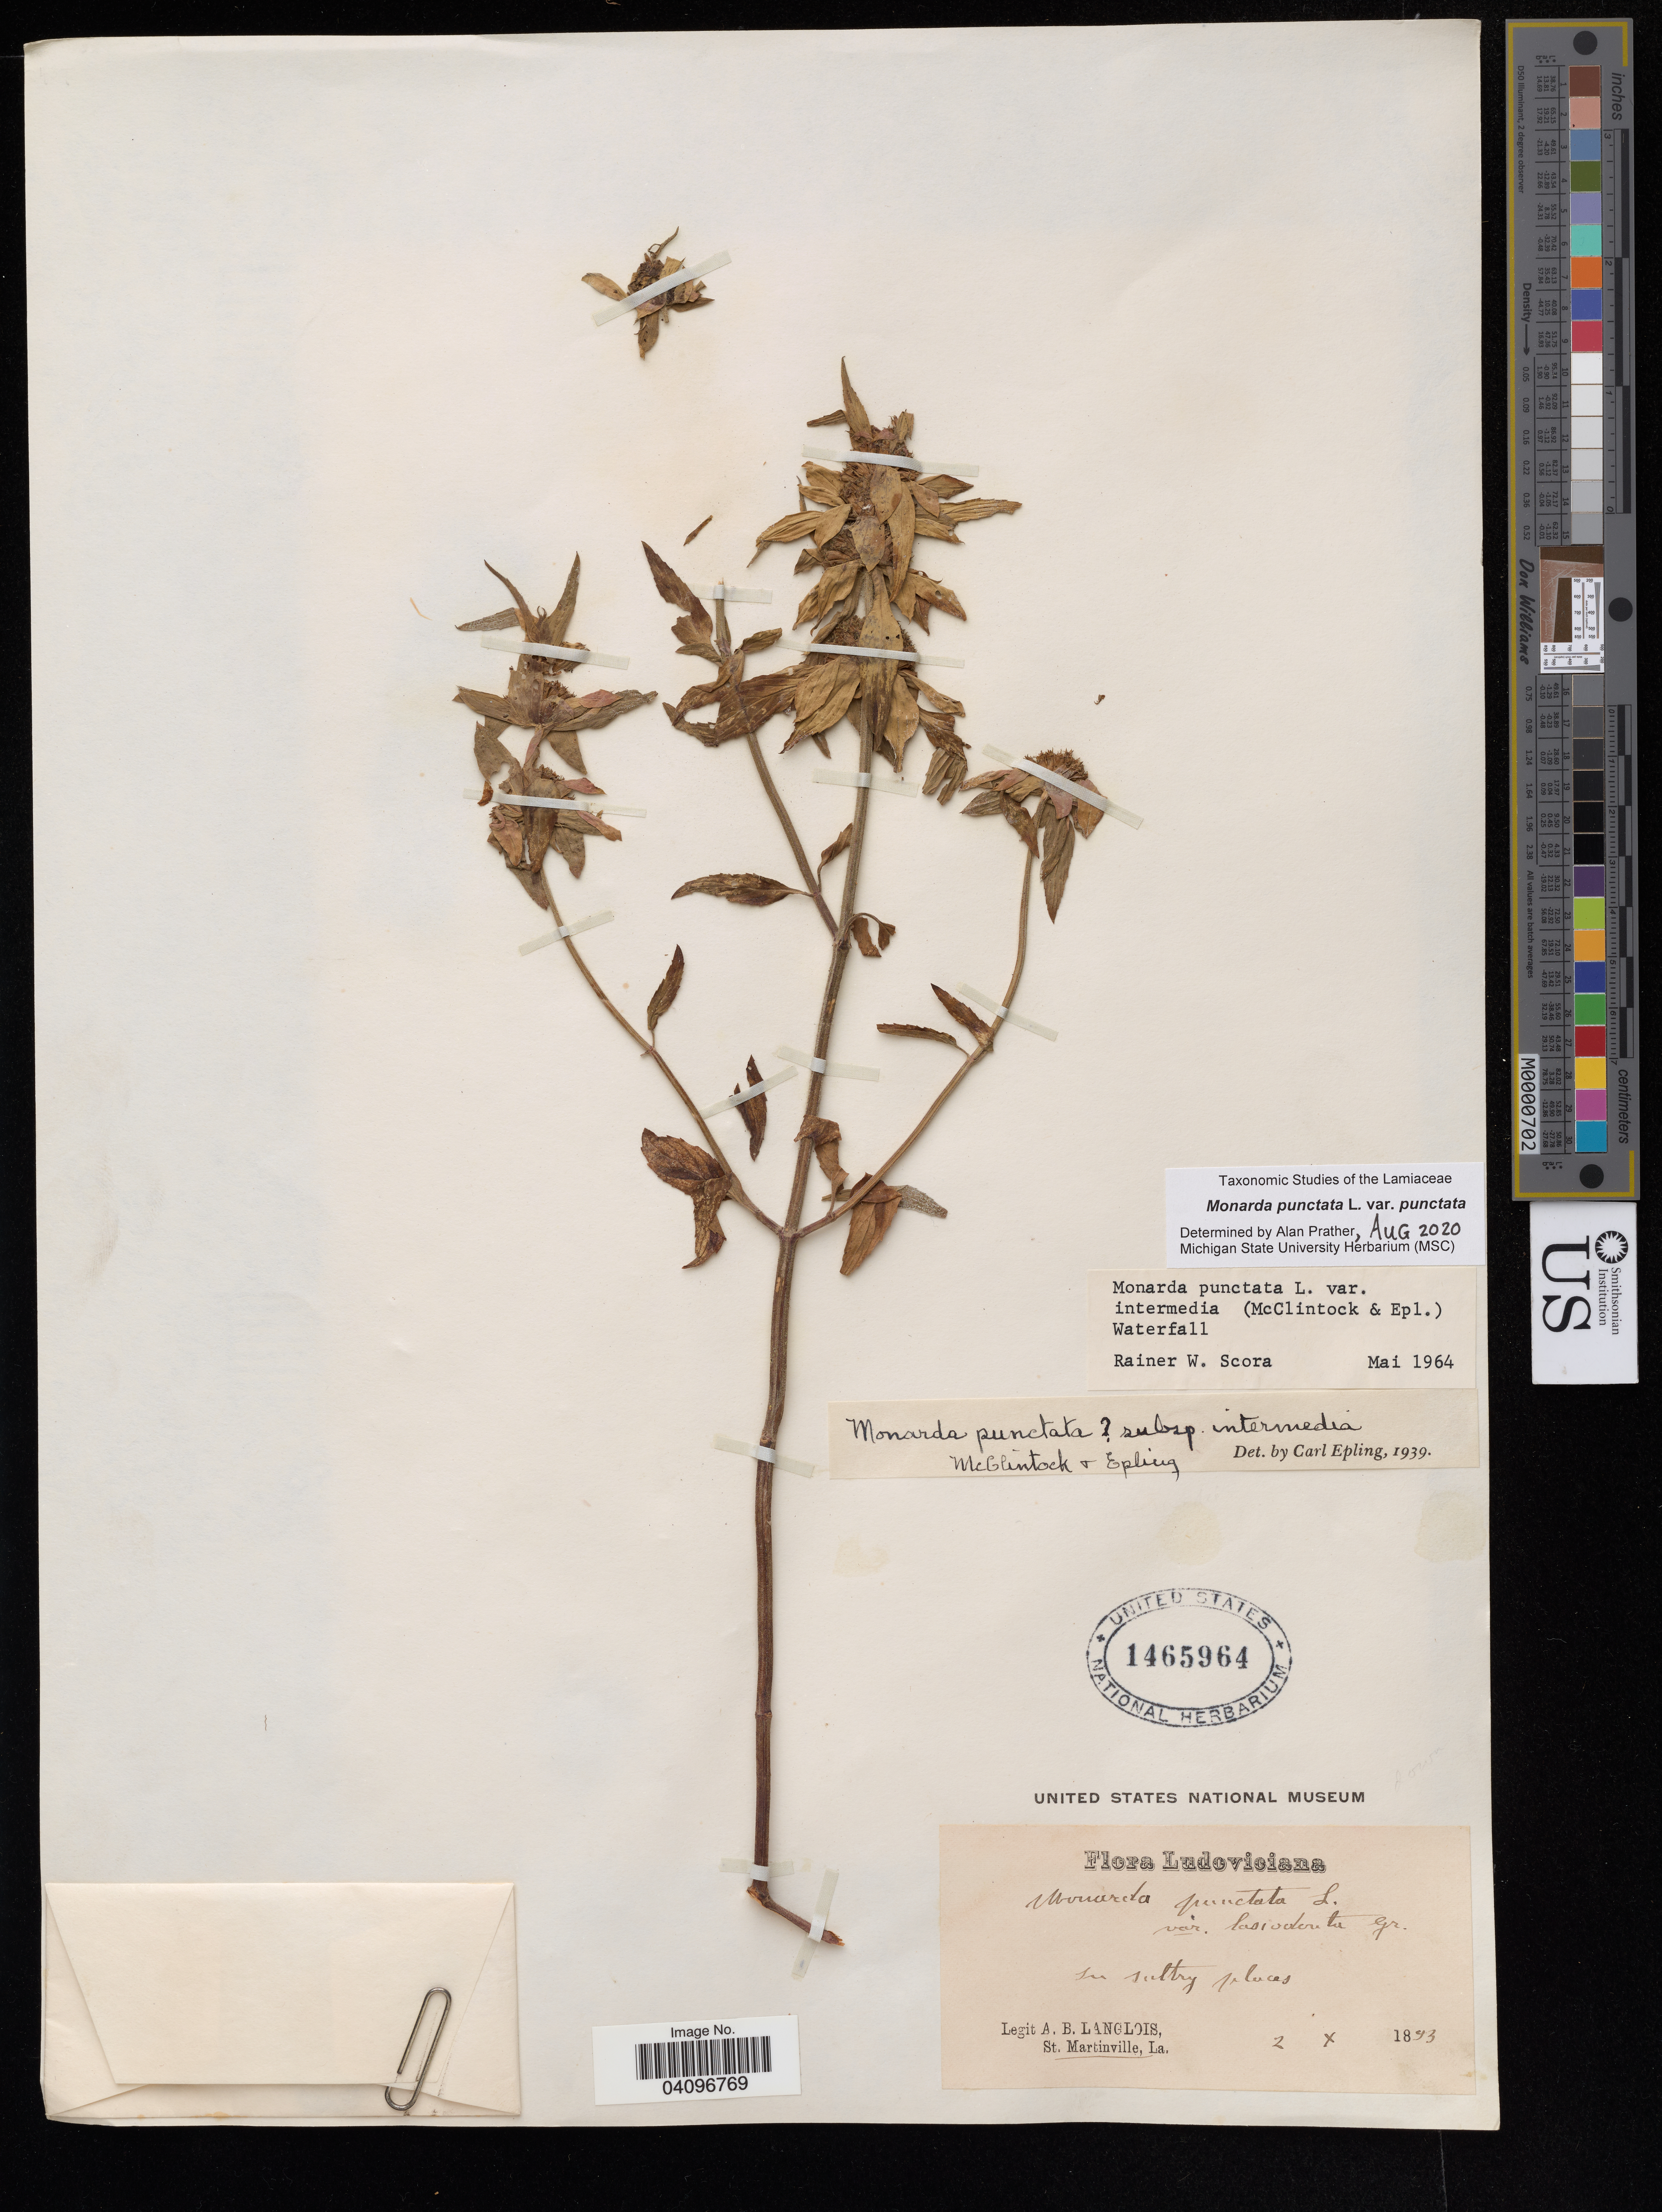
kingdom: Plantae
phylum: Tracheophyta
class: Magnoliopsida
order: Lamiales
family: Lamiaceae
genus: Monarda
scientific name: Monarda punctata var. punctata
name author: L.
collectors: A. Langlois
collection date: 1893-10-02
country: United States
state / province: Louisiana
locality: St. Martinville.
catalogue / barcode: US 1465964